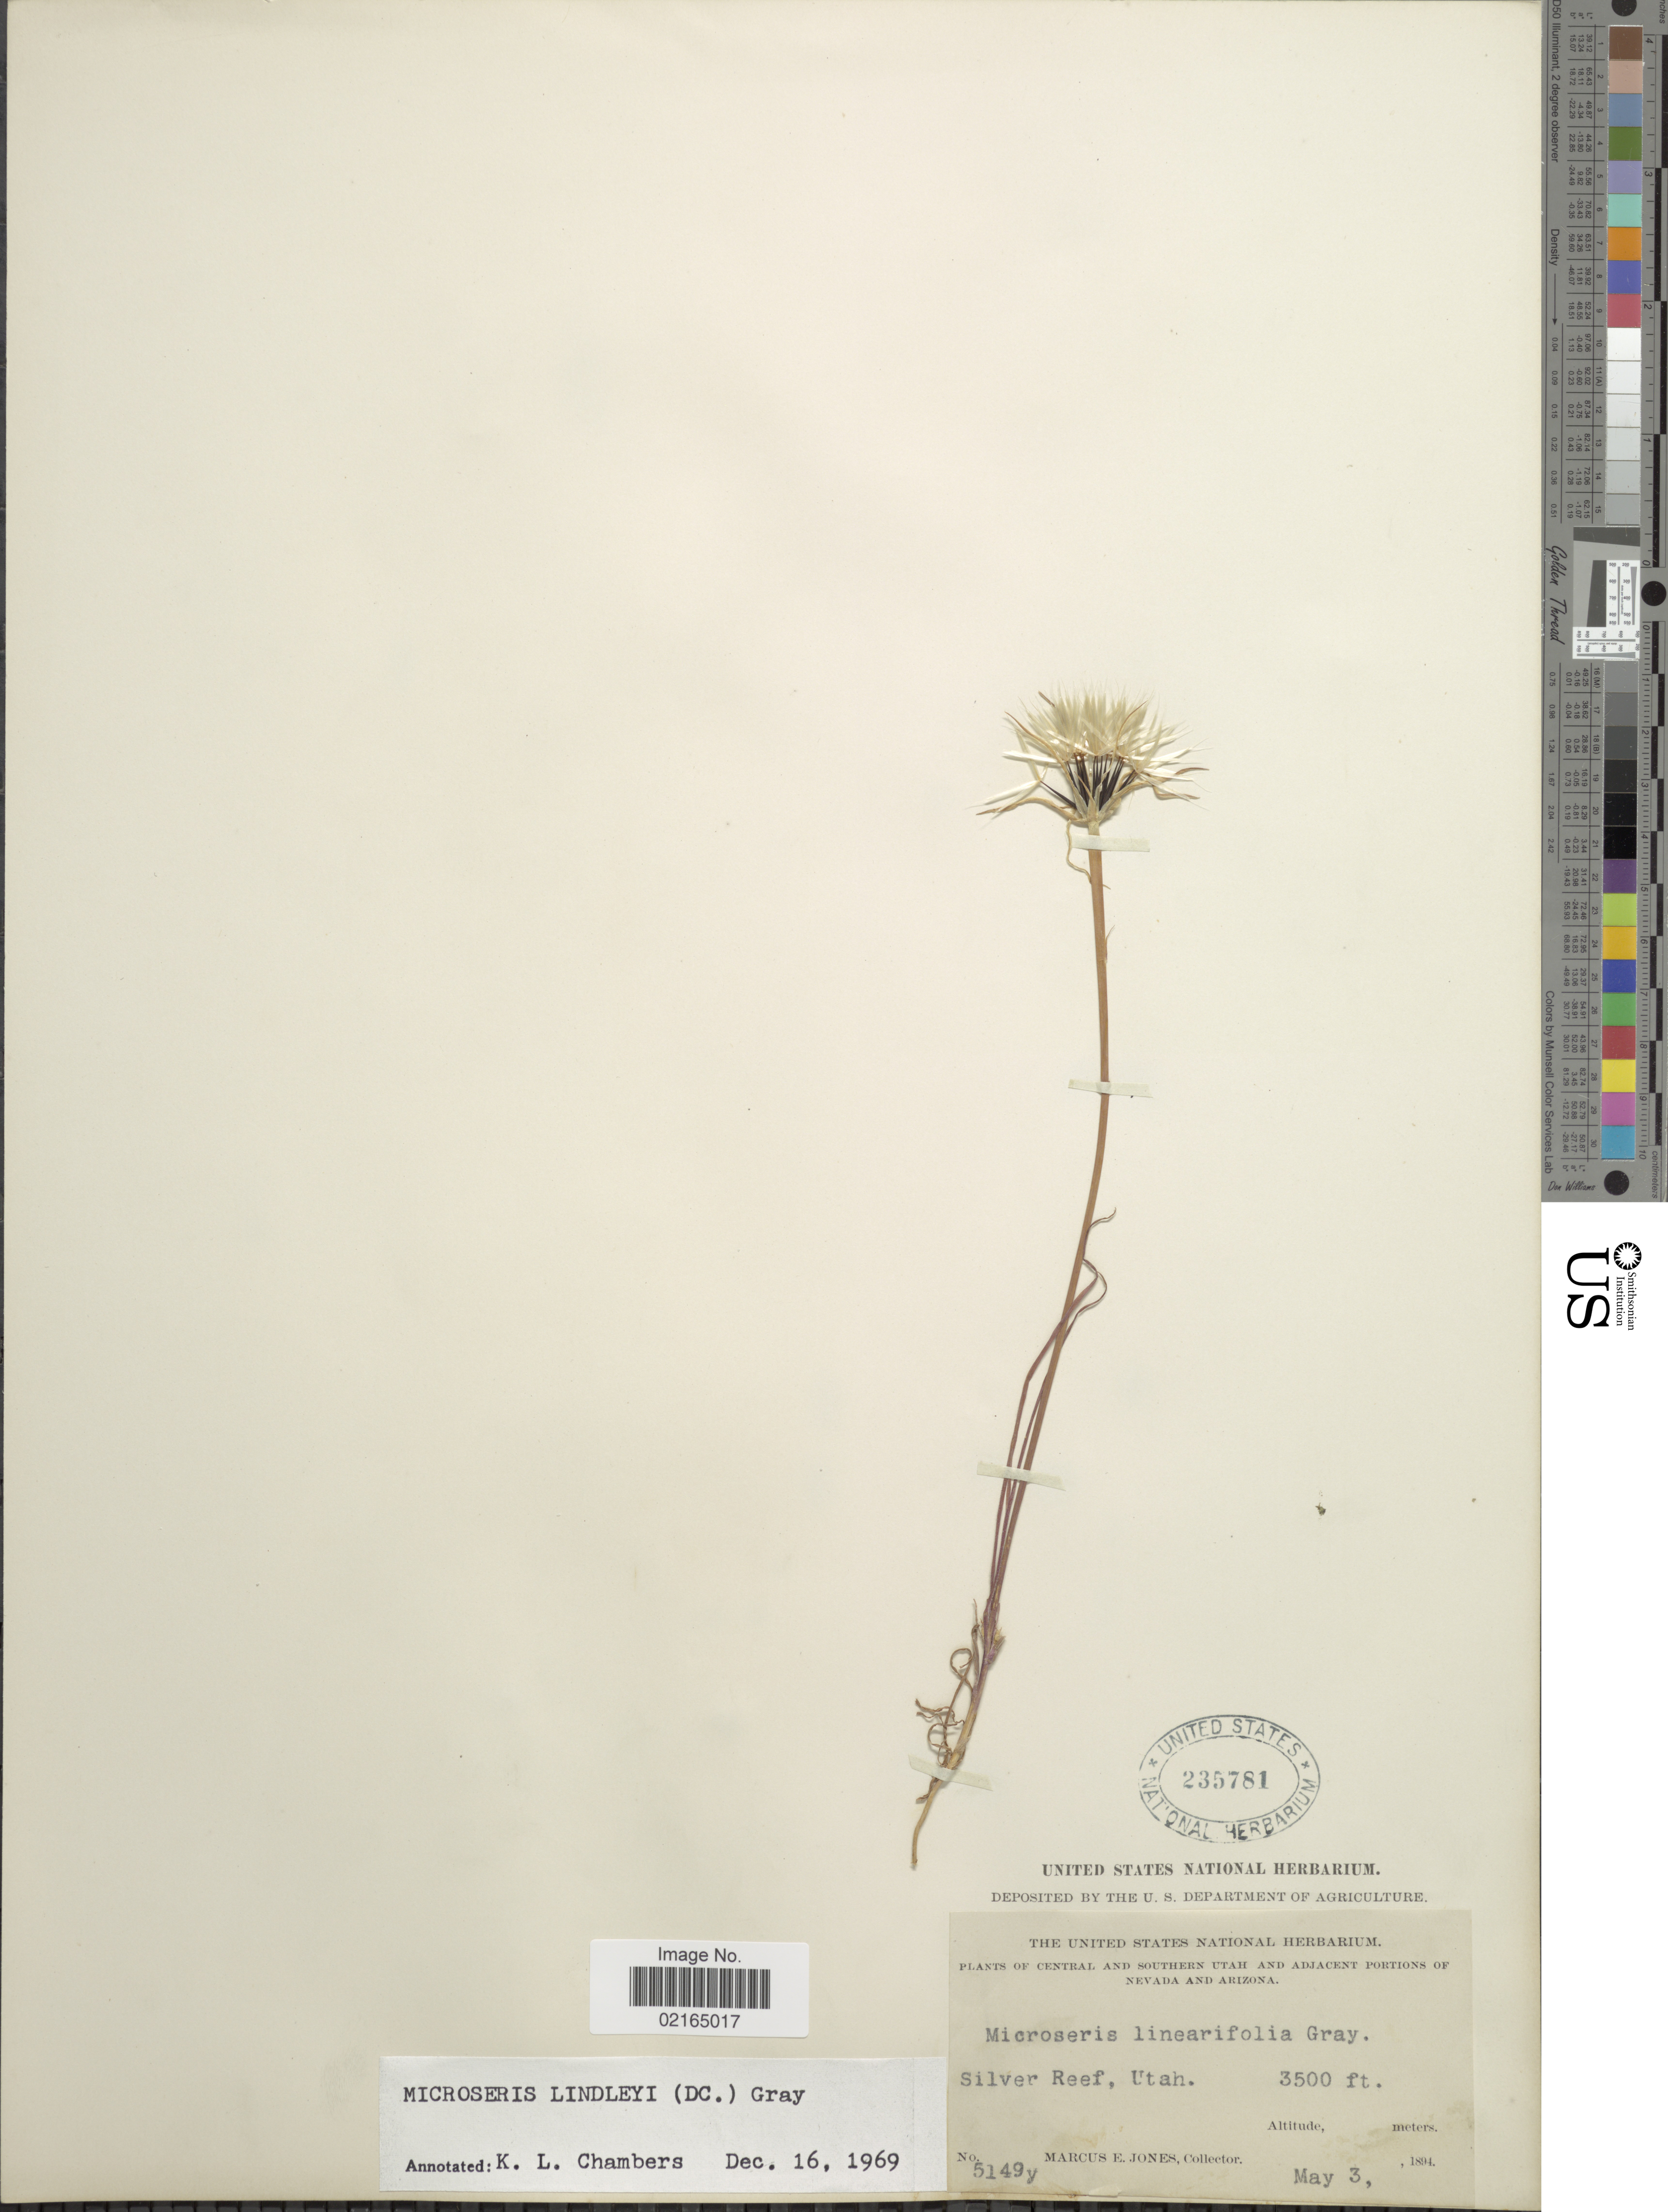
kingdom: Plantae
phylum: Tracheophyta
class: Magnoliopsida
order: Asterales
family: Asteraceae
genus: Uropappus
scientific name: Uropappus lindleyi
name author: (DC.) Nutt.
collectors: M. E. Jones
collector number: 5149y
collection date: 1894-05-03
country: United States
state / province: Utah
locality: Central and Southern Utah and adjacent portions of Nevada and Arizona, Silver Reef.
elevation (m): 1067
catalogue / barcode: US 235781